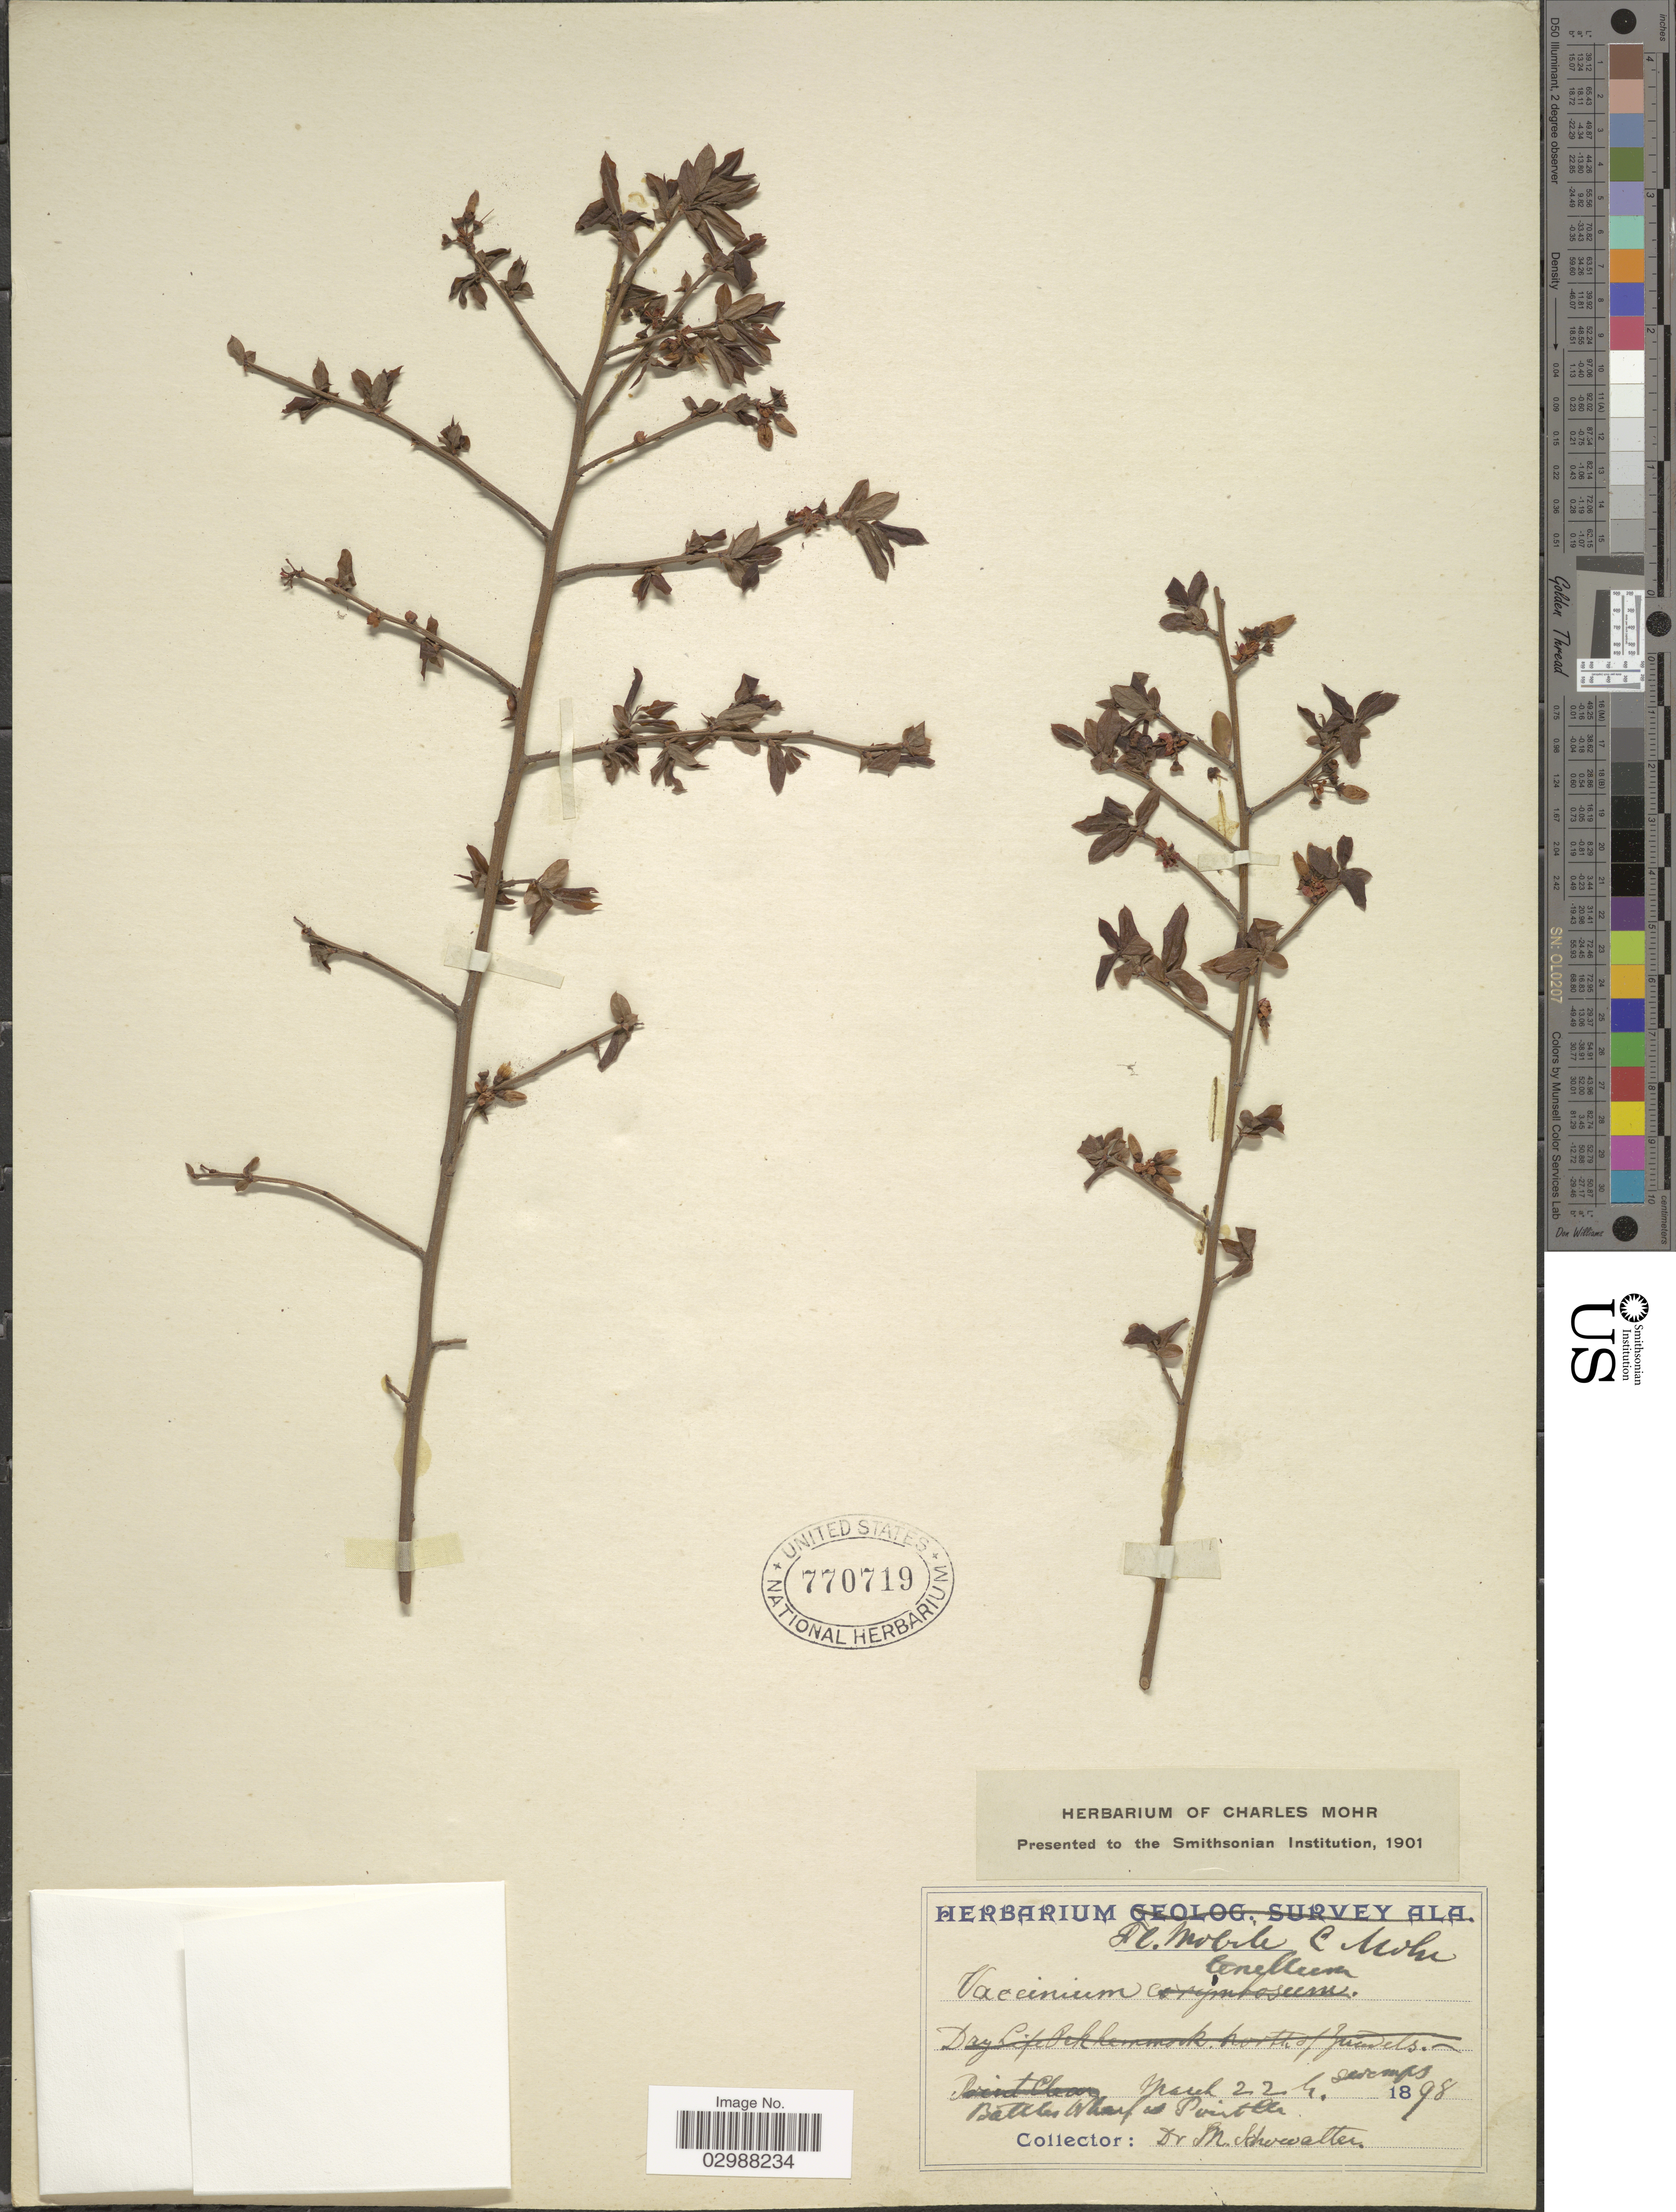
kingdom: Plantae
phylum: Tracheophyta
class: Magnoliopsida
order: Ericales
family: Ericaceae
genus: Vaccinium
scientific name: Vaccinium formosum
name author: Andrews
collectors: M. Schowalter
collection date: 1898-03-22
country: United States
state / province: Alabama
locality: Mobile. Battles Wharf in Point Clear.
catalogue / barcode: US 770719